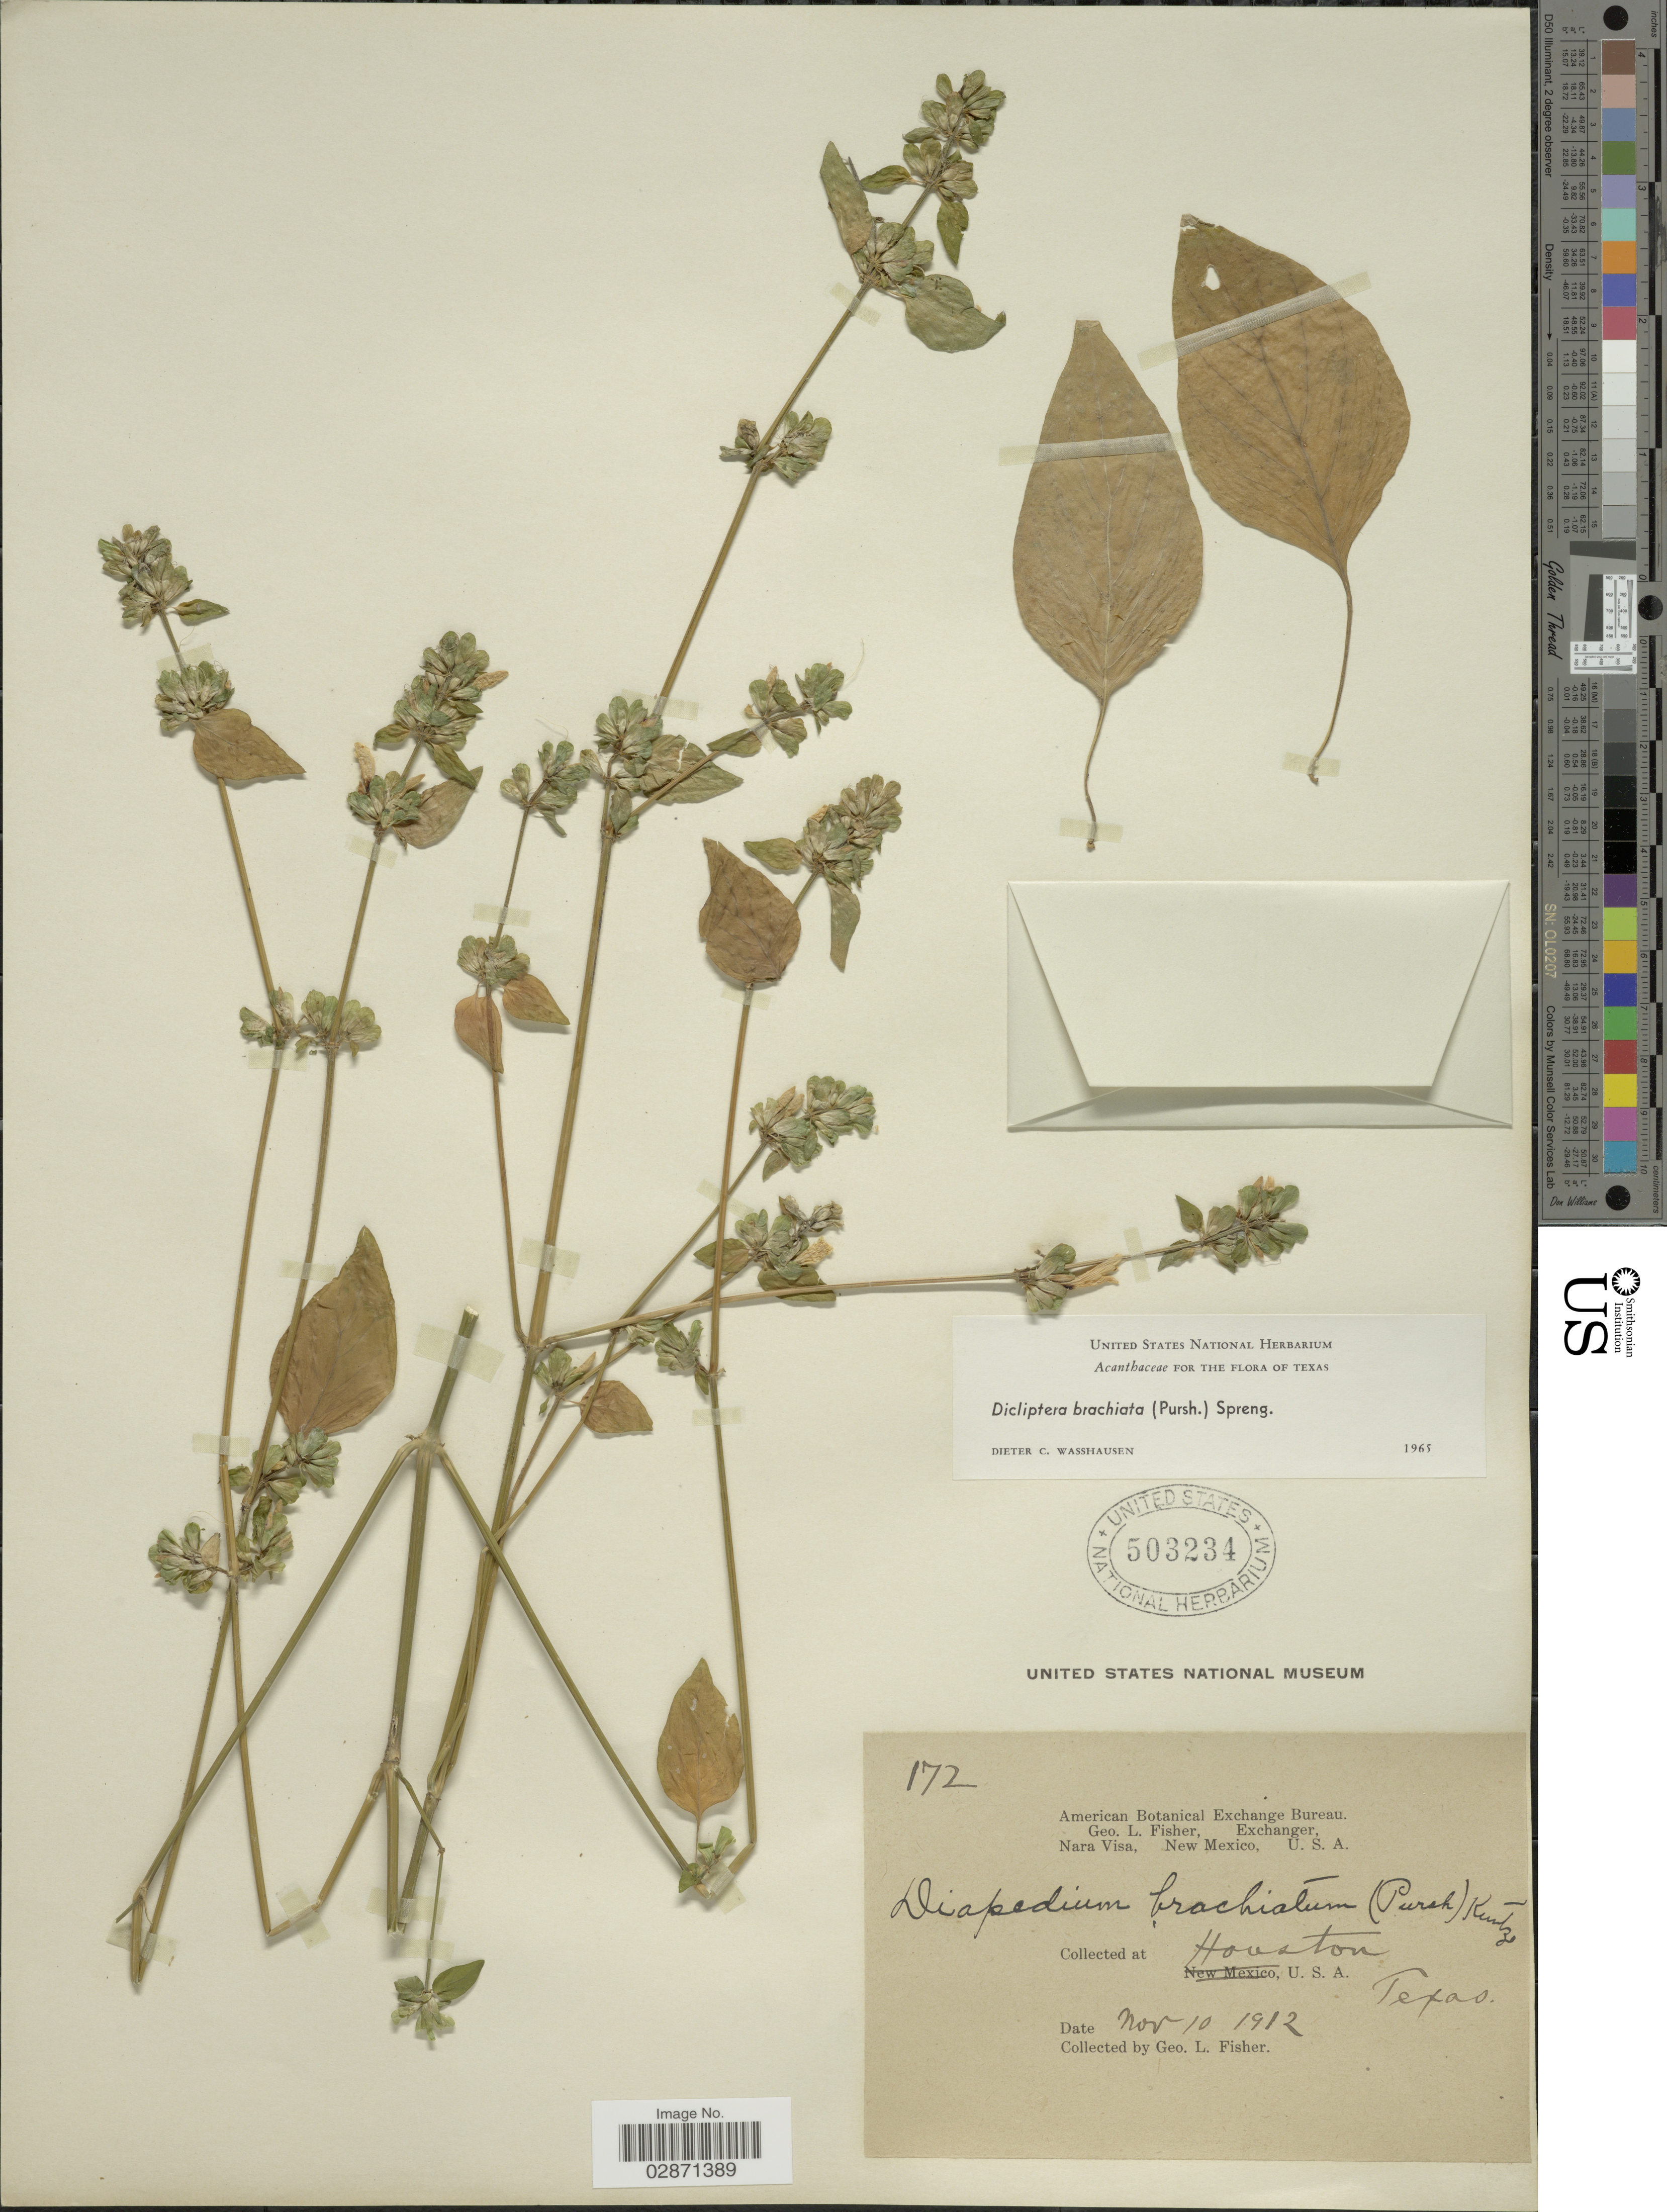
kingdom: Plantae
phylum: Tracheophyta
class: Magnoliopsida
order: Lamiales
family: Acanthaceae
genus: Dicliptera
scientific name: Dicliptera brachiata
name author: (Pursh) Spreng.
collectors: G. L. Fisher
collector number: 172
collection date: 1912-11-10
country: United States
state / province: Texas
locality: Collected at Houston.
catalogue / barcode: US 503234